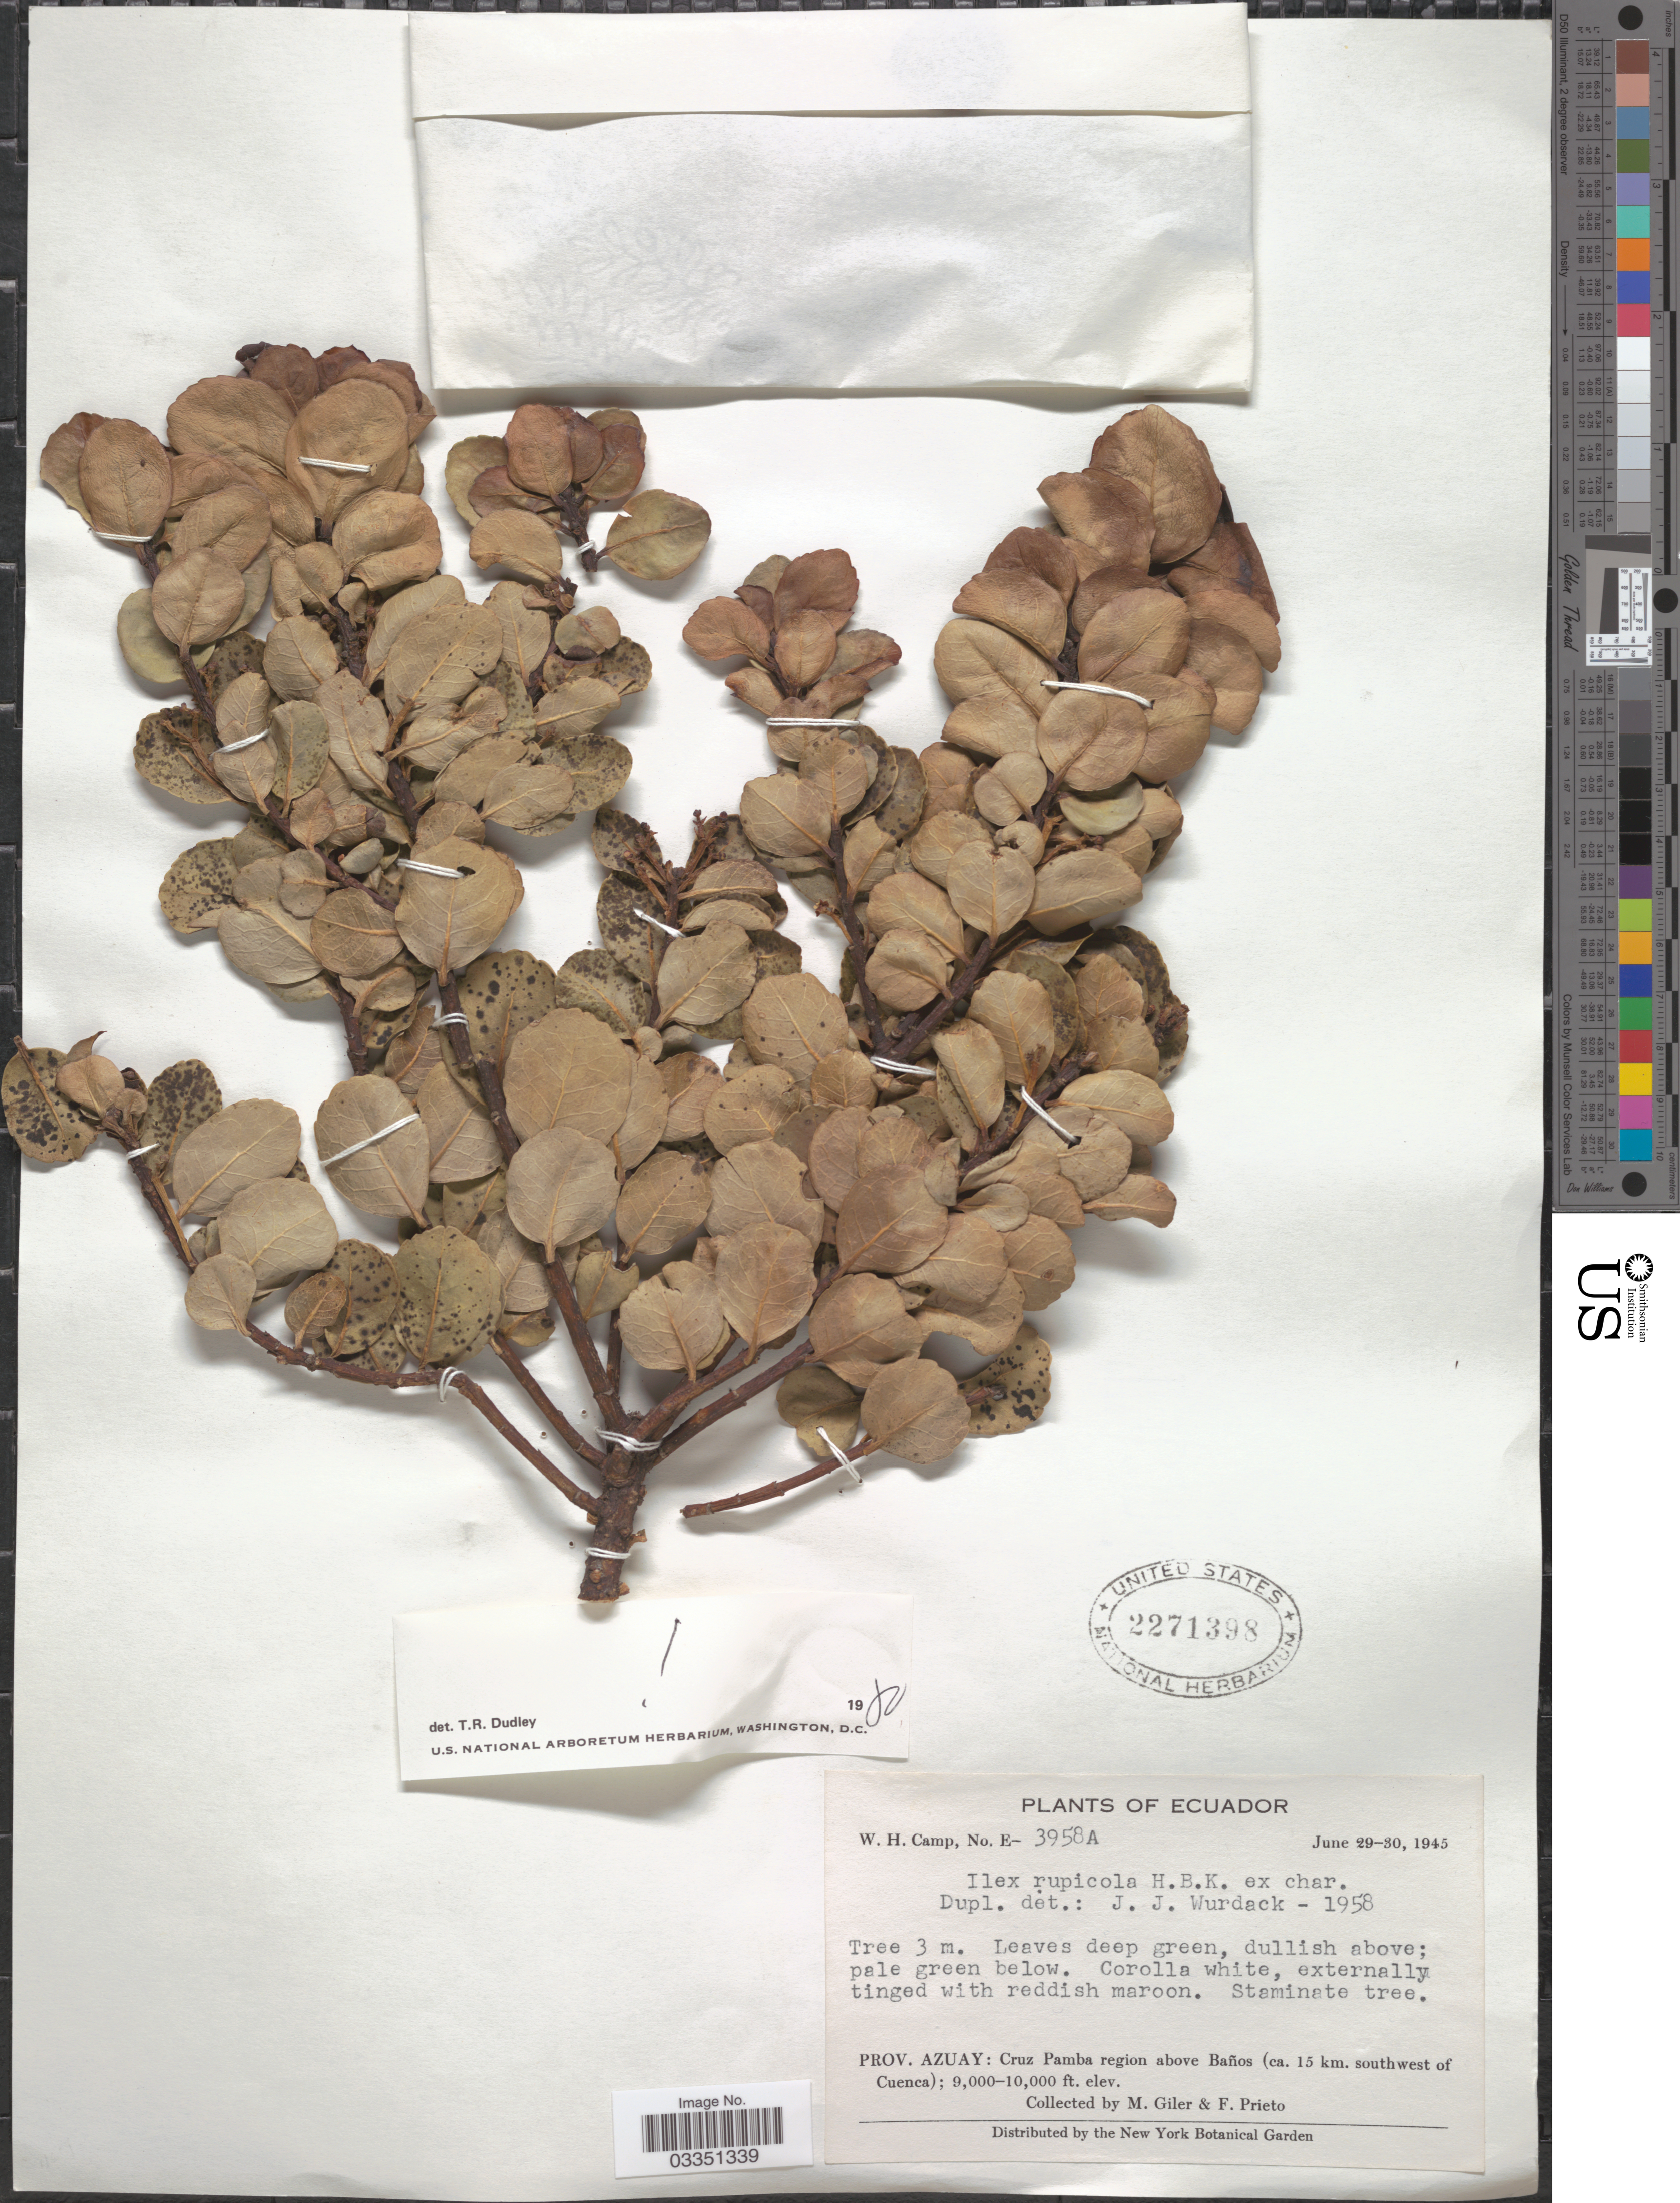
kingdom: Plantae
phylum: Tracheophyta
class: Magnoliopsida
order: Aquifoliales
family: Aquifoliaceae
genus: Ilex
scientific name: Ilex rupicola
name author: Kunth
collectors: M. Gíler & F. Prieto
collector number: E-3958A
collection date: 1945-06-29/1945-06-30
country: Ecuador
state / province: Azuay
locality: Cruz Pamba region above Baños (ca. 15 km. southwest of Cuenca).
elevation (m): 2743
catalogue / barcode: US 2271398